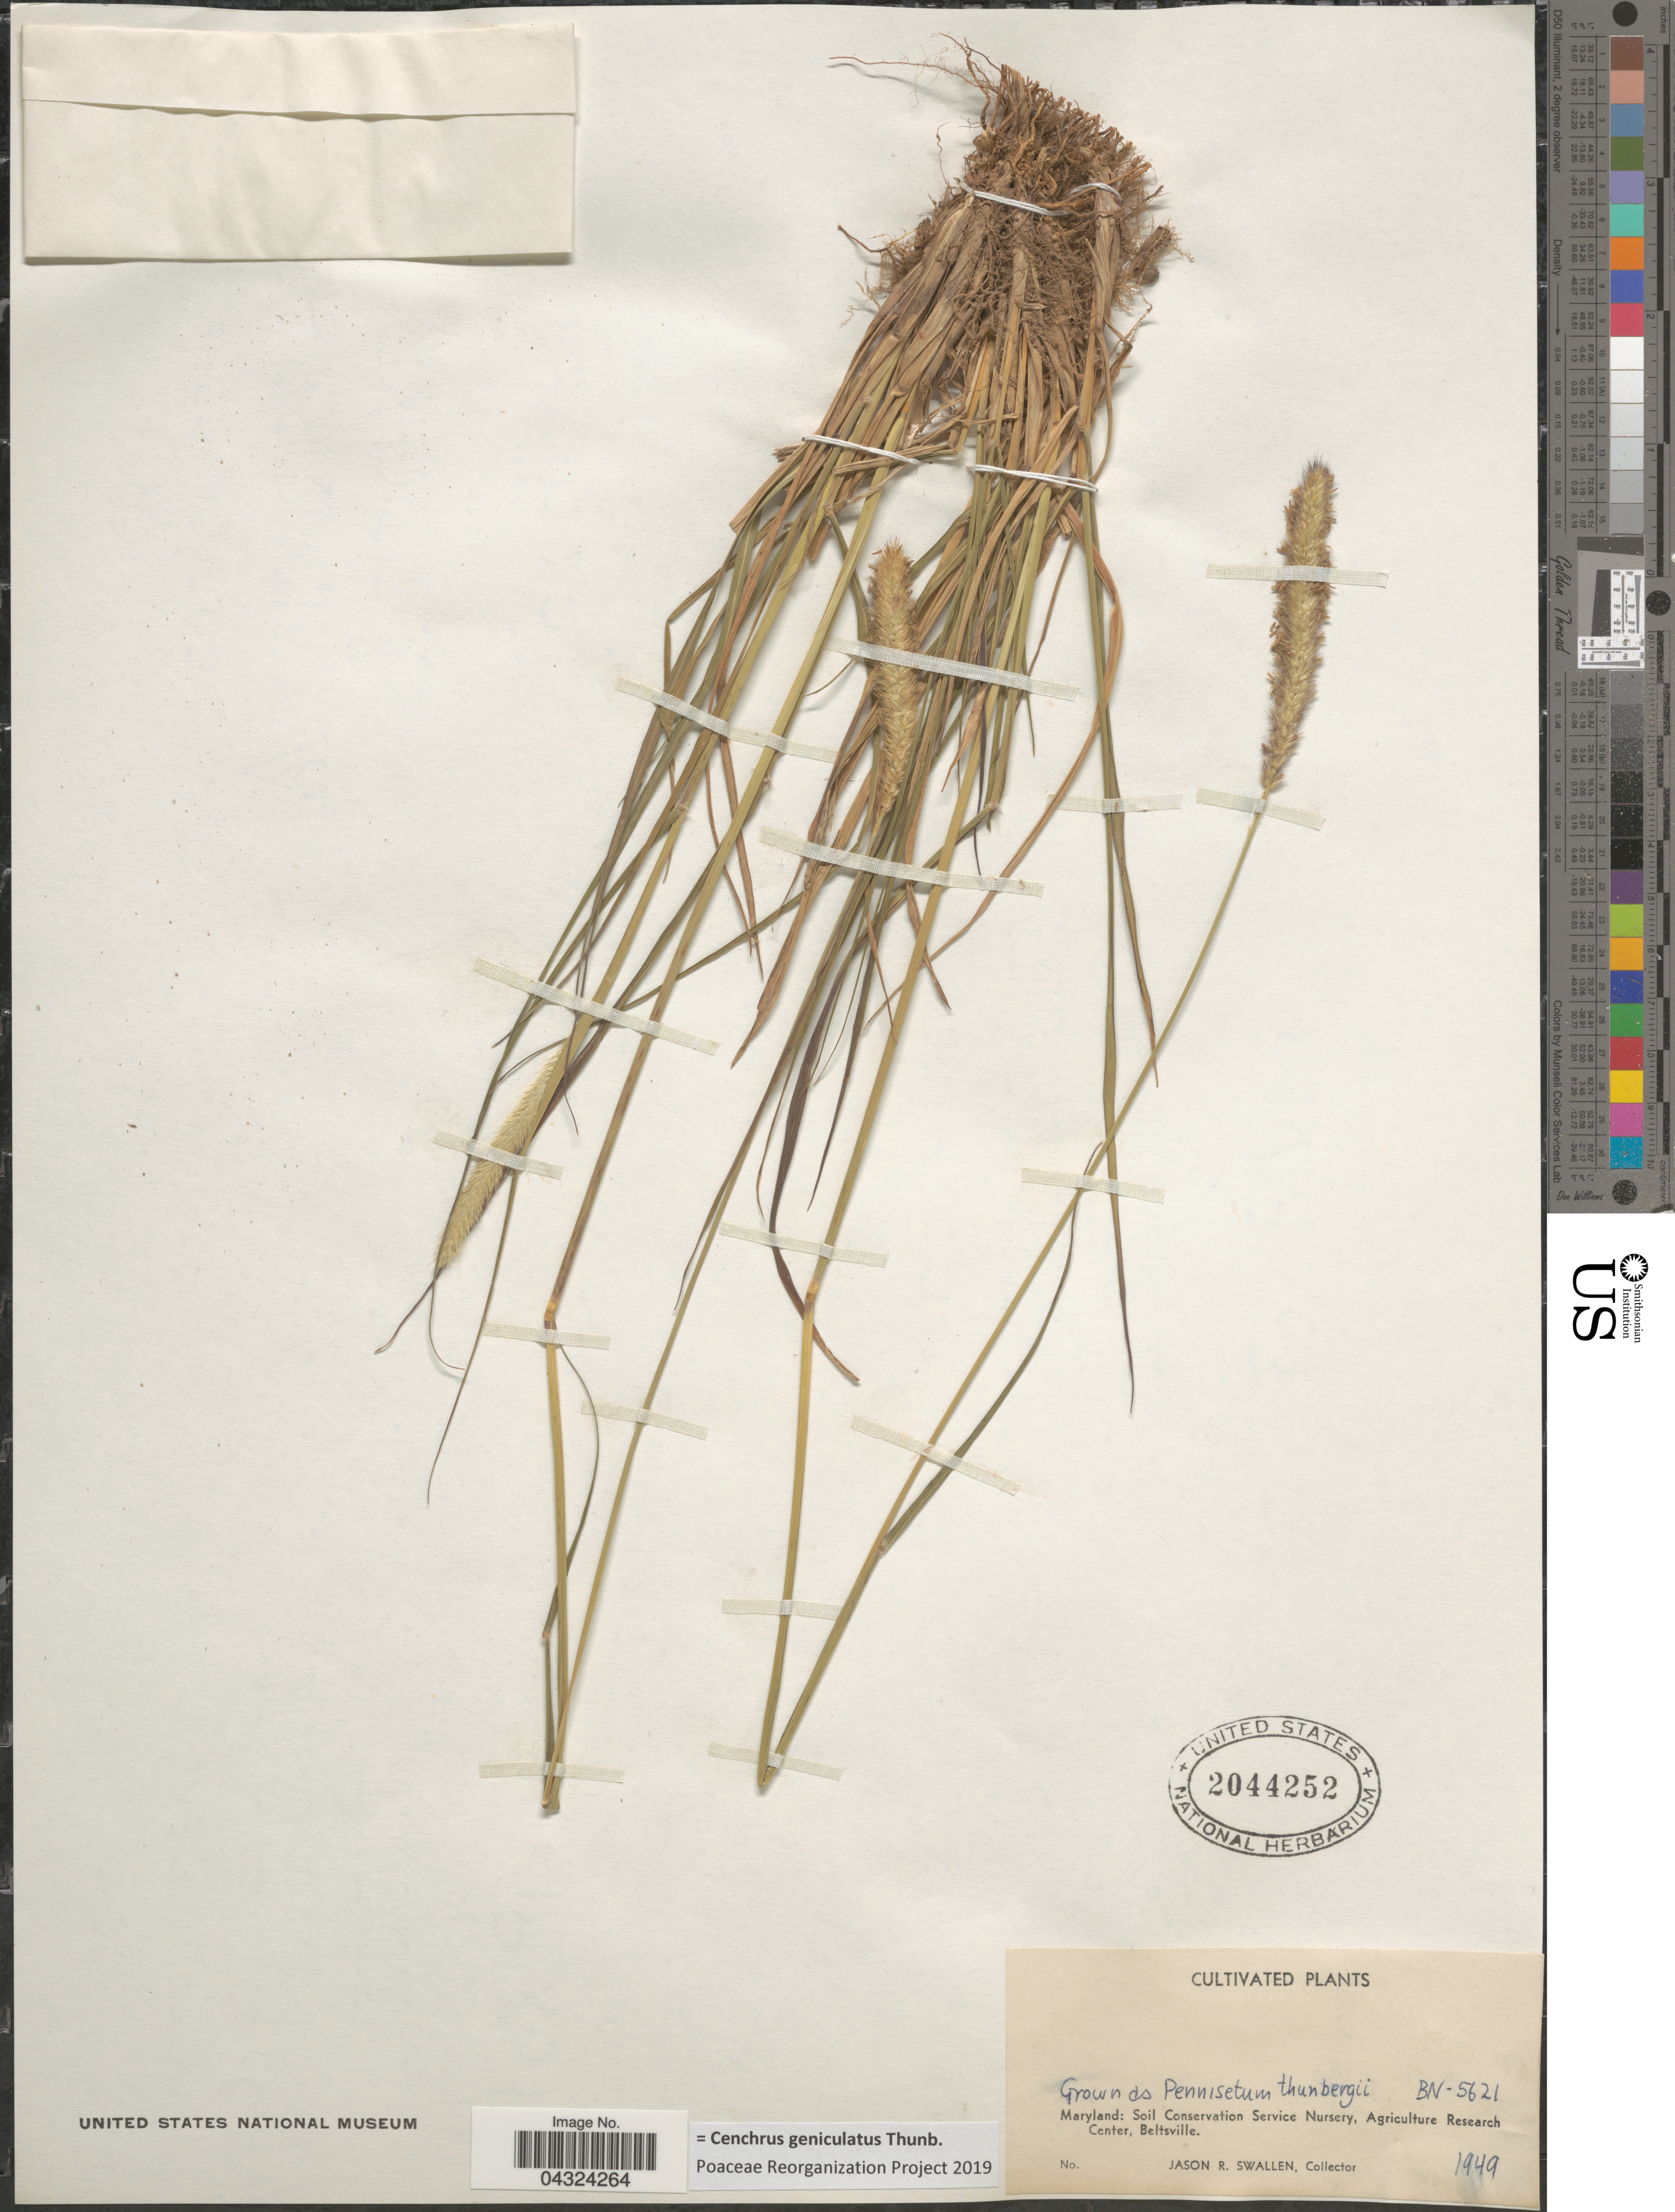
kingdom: Plantae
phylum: Tracheophyta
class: Liliopsida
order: Poales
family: Poaceae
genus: Cenchrus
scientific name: Cenchrus geniculatus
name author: Thunb.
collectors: J. R. Swallen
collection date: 1949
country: United States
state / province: Maryland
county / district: Prince George's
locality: Soil Conservation Service Nursery, Agriculture Research Center, Beltsville. BN-5621.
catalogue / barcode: US 2044252